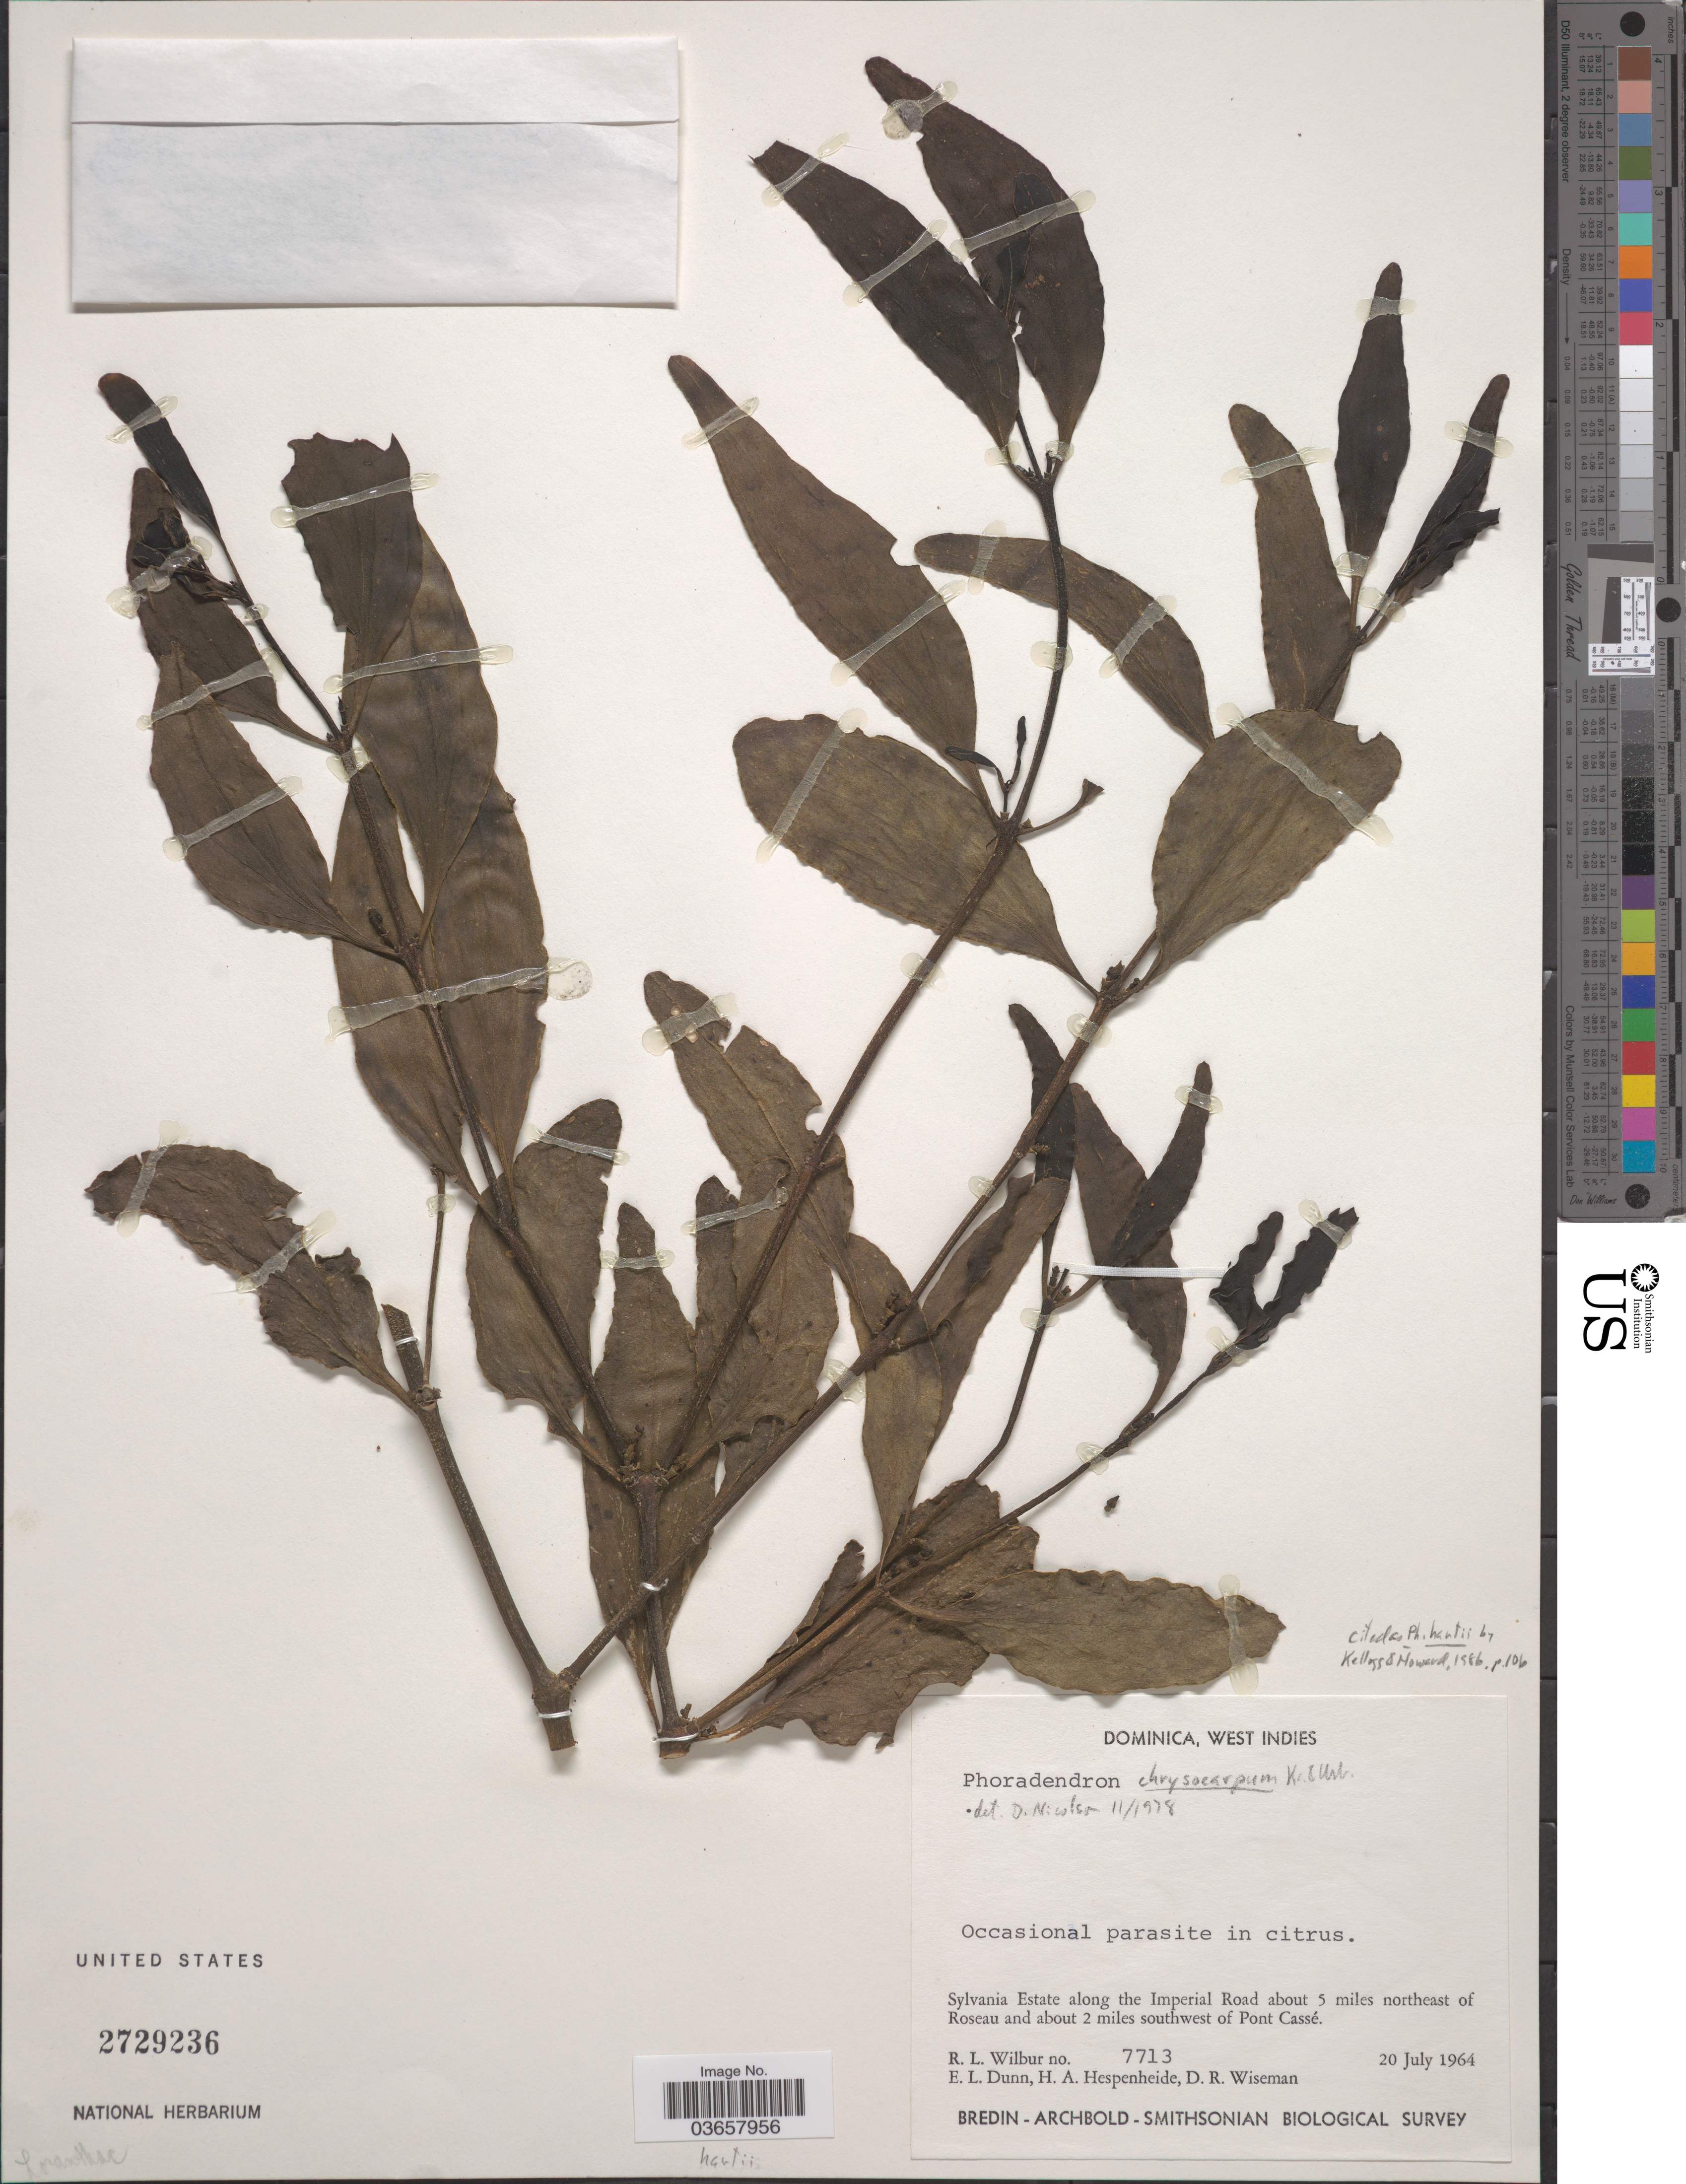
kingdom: Plantae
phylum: Tracheophyta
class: Magnoliopsida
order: Santalales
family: Viscaceae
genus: Phoradendron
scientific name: Phoradendron hartii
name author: Krug & Urb.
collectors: R. L. Wilbur, E. Dunn, H. A. Hespenheide & D. R. Wiseman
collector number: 7713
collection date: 1964-07-20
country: Dominica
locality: Sylvania Estate along the Imperial Road about 5 miles northeast of Roseau and about 2 miles southwest of Pont Cassé.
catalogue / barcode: US 2729236